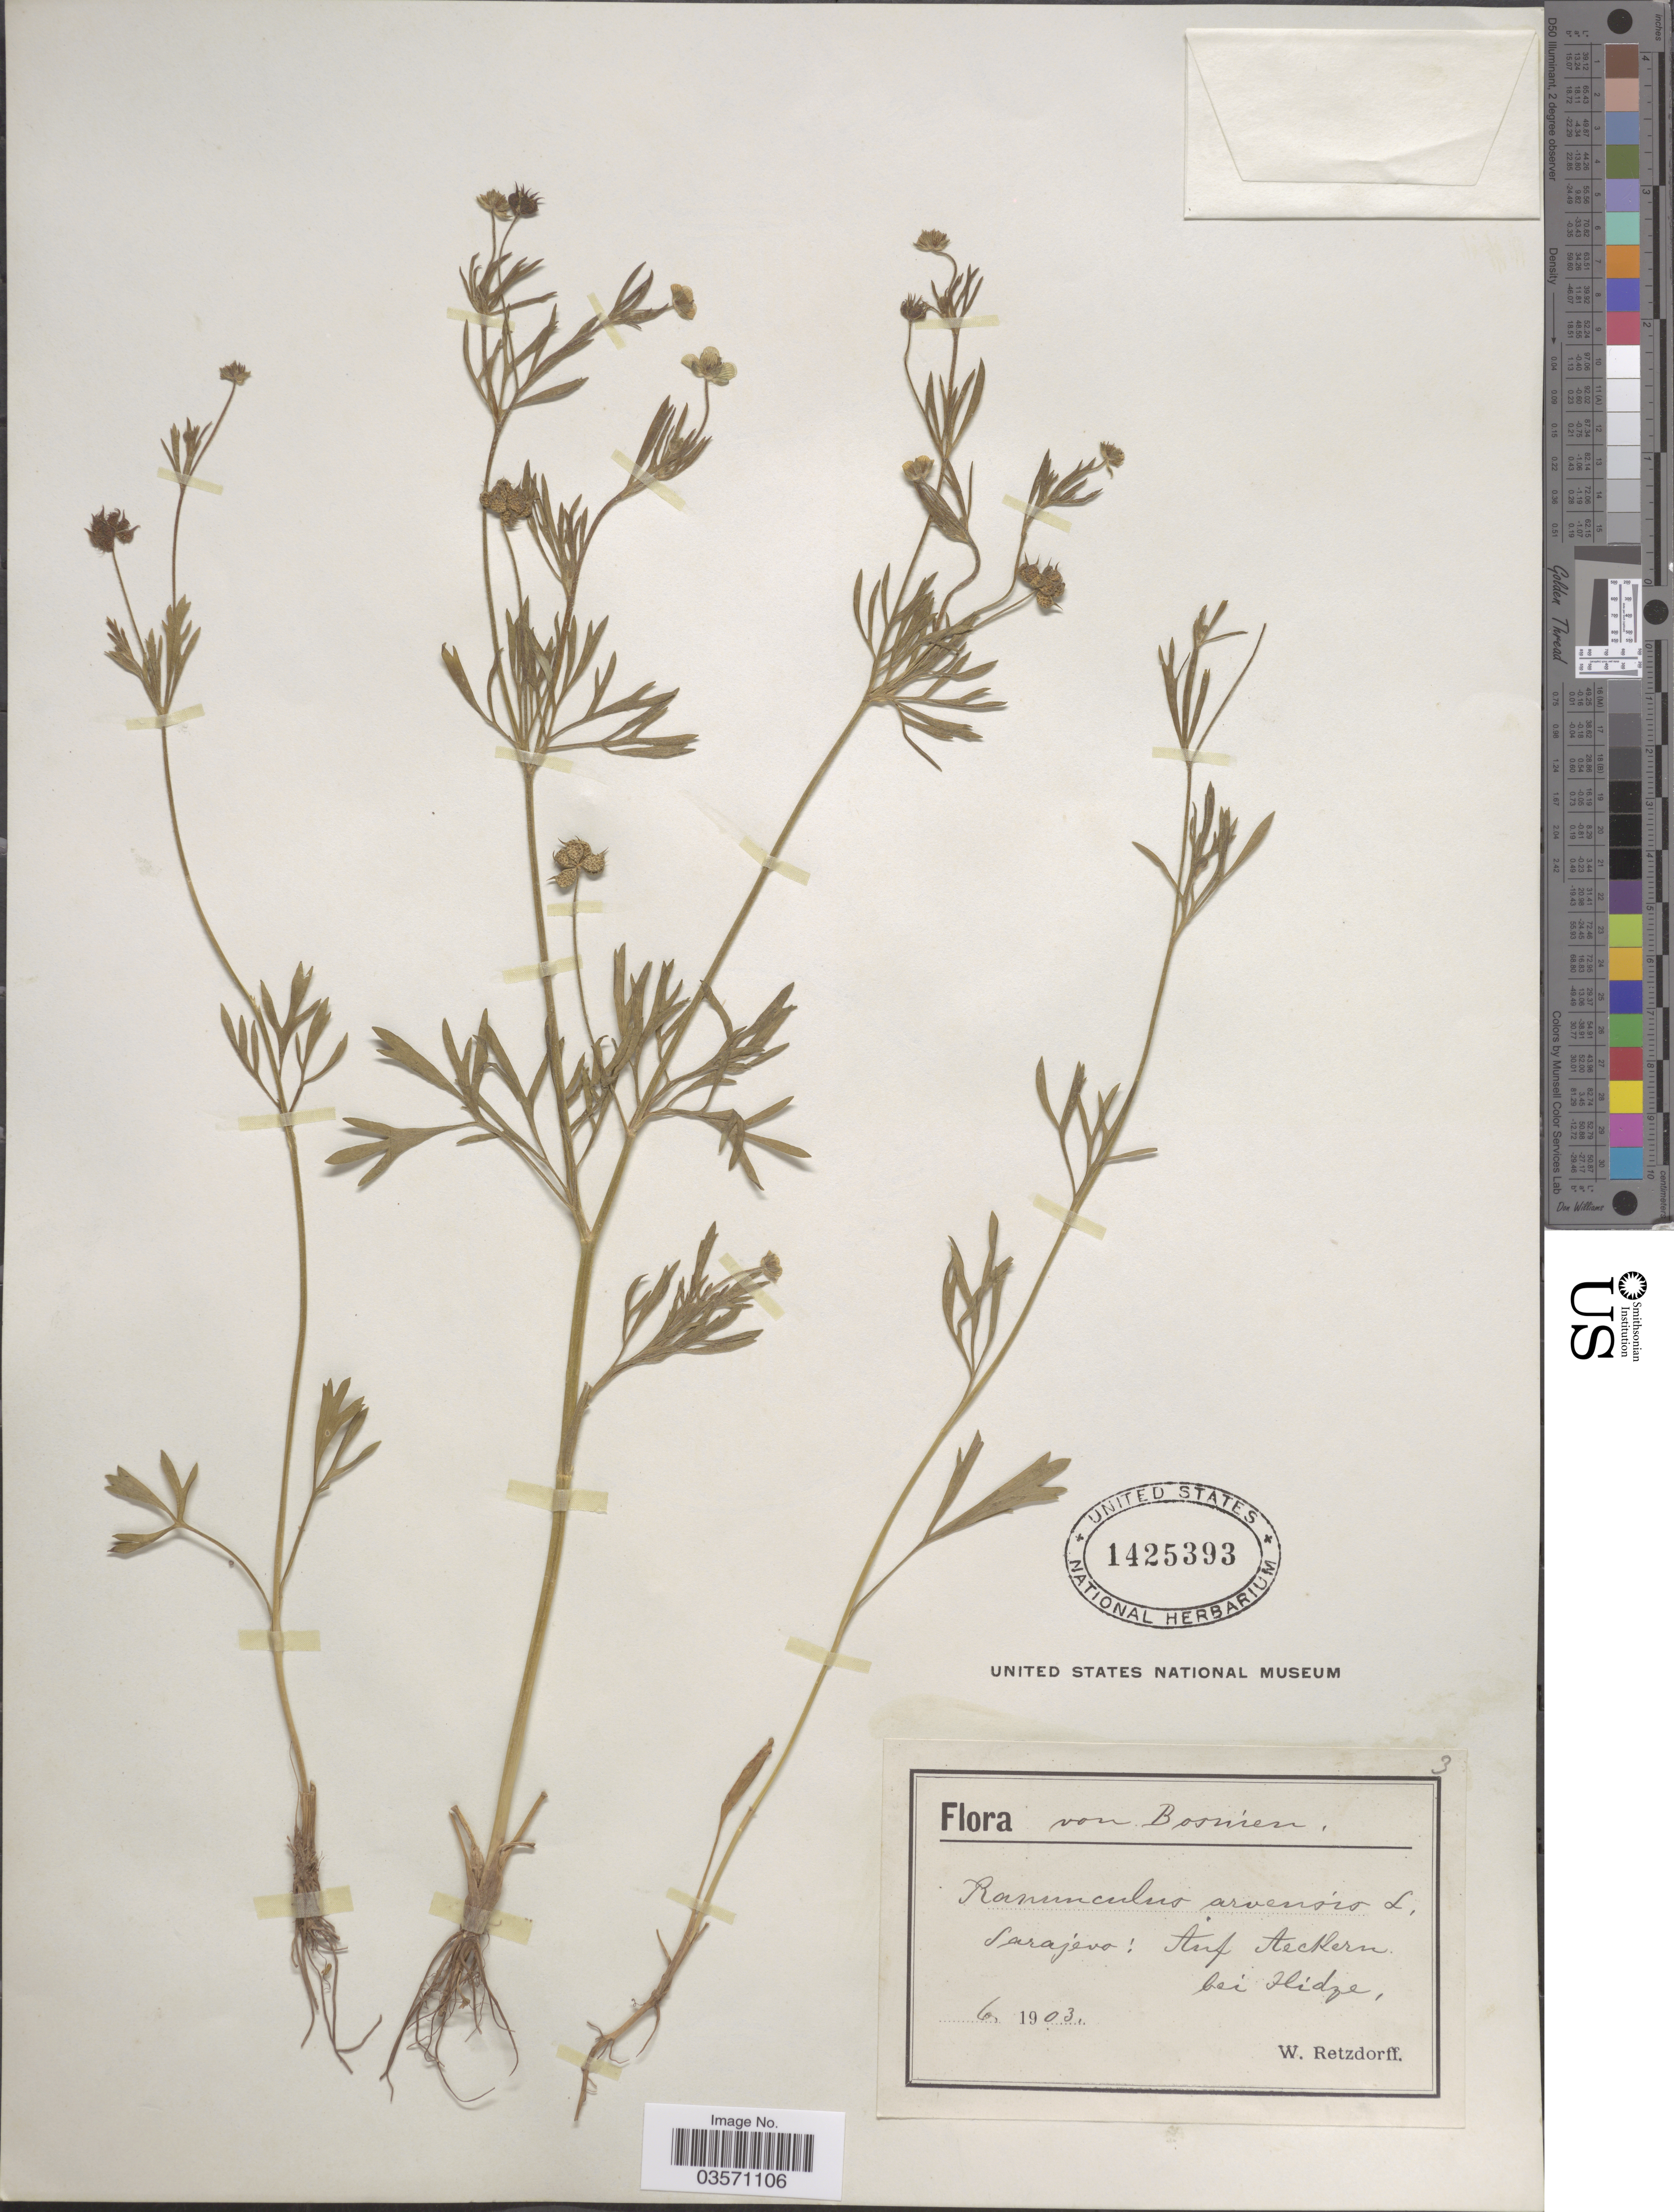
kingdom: Plantae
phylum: Tracheophyta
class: Magnoliopsida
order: Ranunculales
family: Ranunculaceae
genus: Ranunculus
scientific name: Ranunculus arvensis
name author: L.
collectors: W. Retzdorff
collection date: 1903-06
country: Bosnia and Herzegovina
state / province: Federation of B&H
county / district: Sarajevo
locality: Bosnien. Sarajevo: Auf Aeckern bei Hidze.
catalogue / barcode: US 1425393